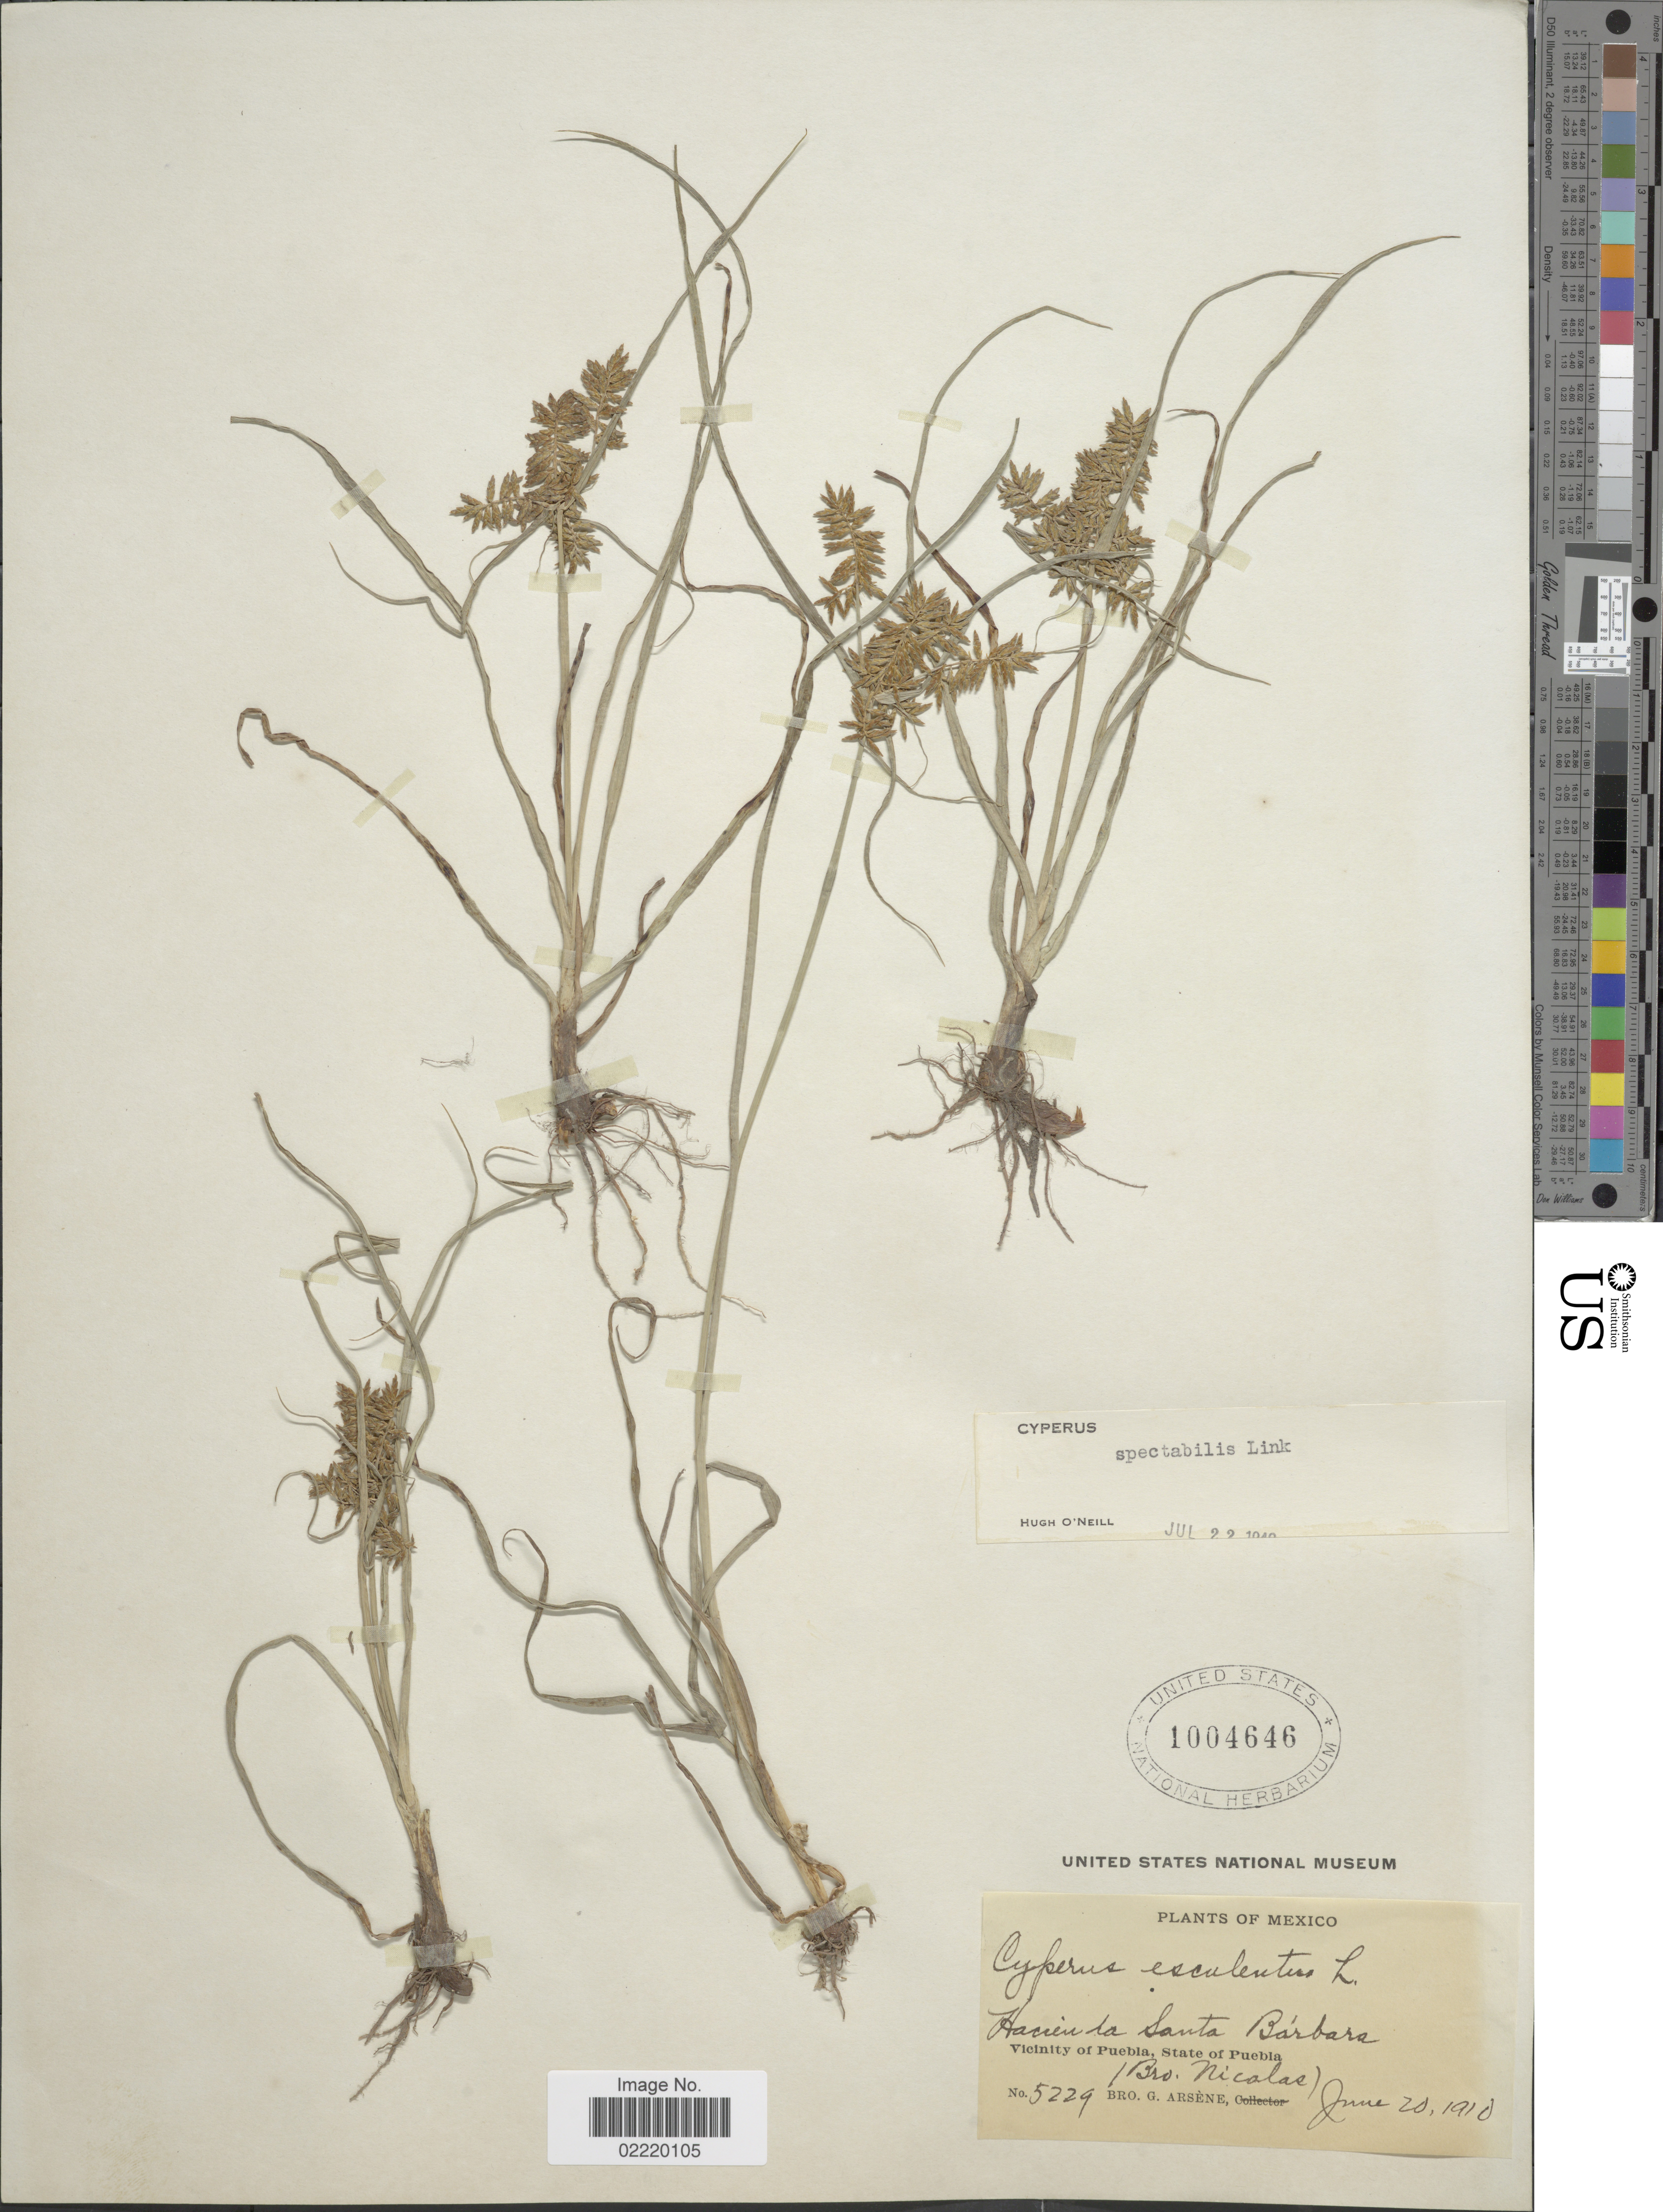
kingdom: Plantae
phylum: Tracheophyta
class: Liliopsida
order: Poales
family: Cyperaceae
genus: Cyperus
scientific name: Cyperus spectabilis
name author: Link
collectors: Bro. Nicolas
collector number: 5229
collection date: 1910-06-20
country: Mexico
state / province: Puebla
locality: Hacienda Santa Barbara, Vicinity of Puebla.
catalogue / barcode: US 1004646